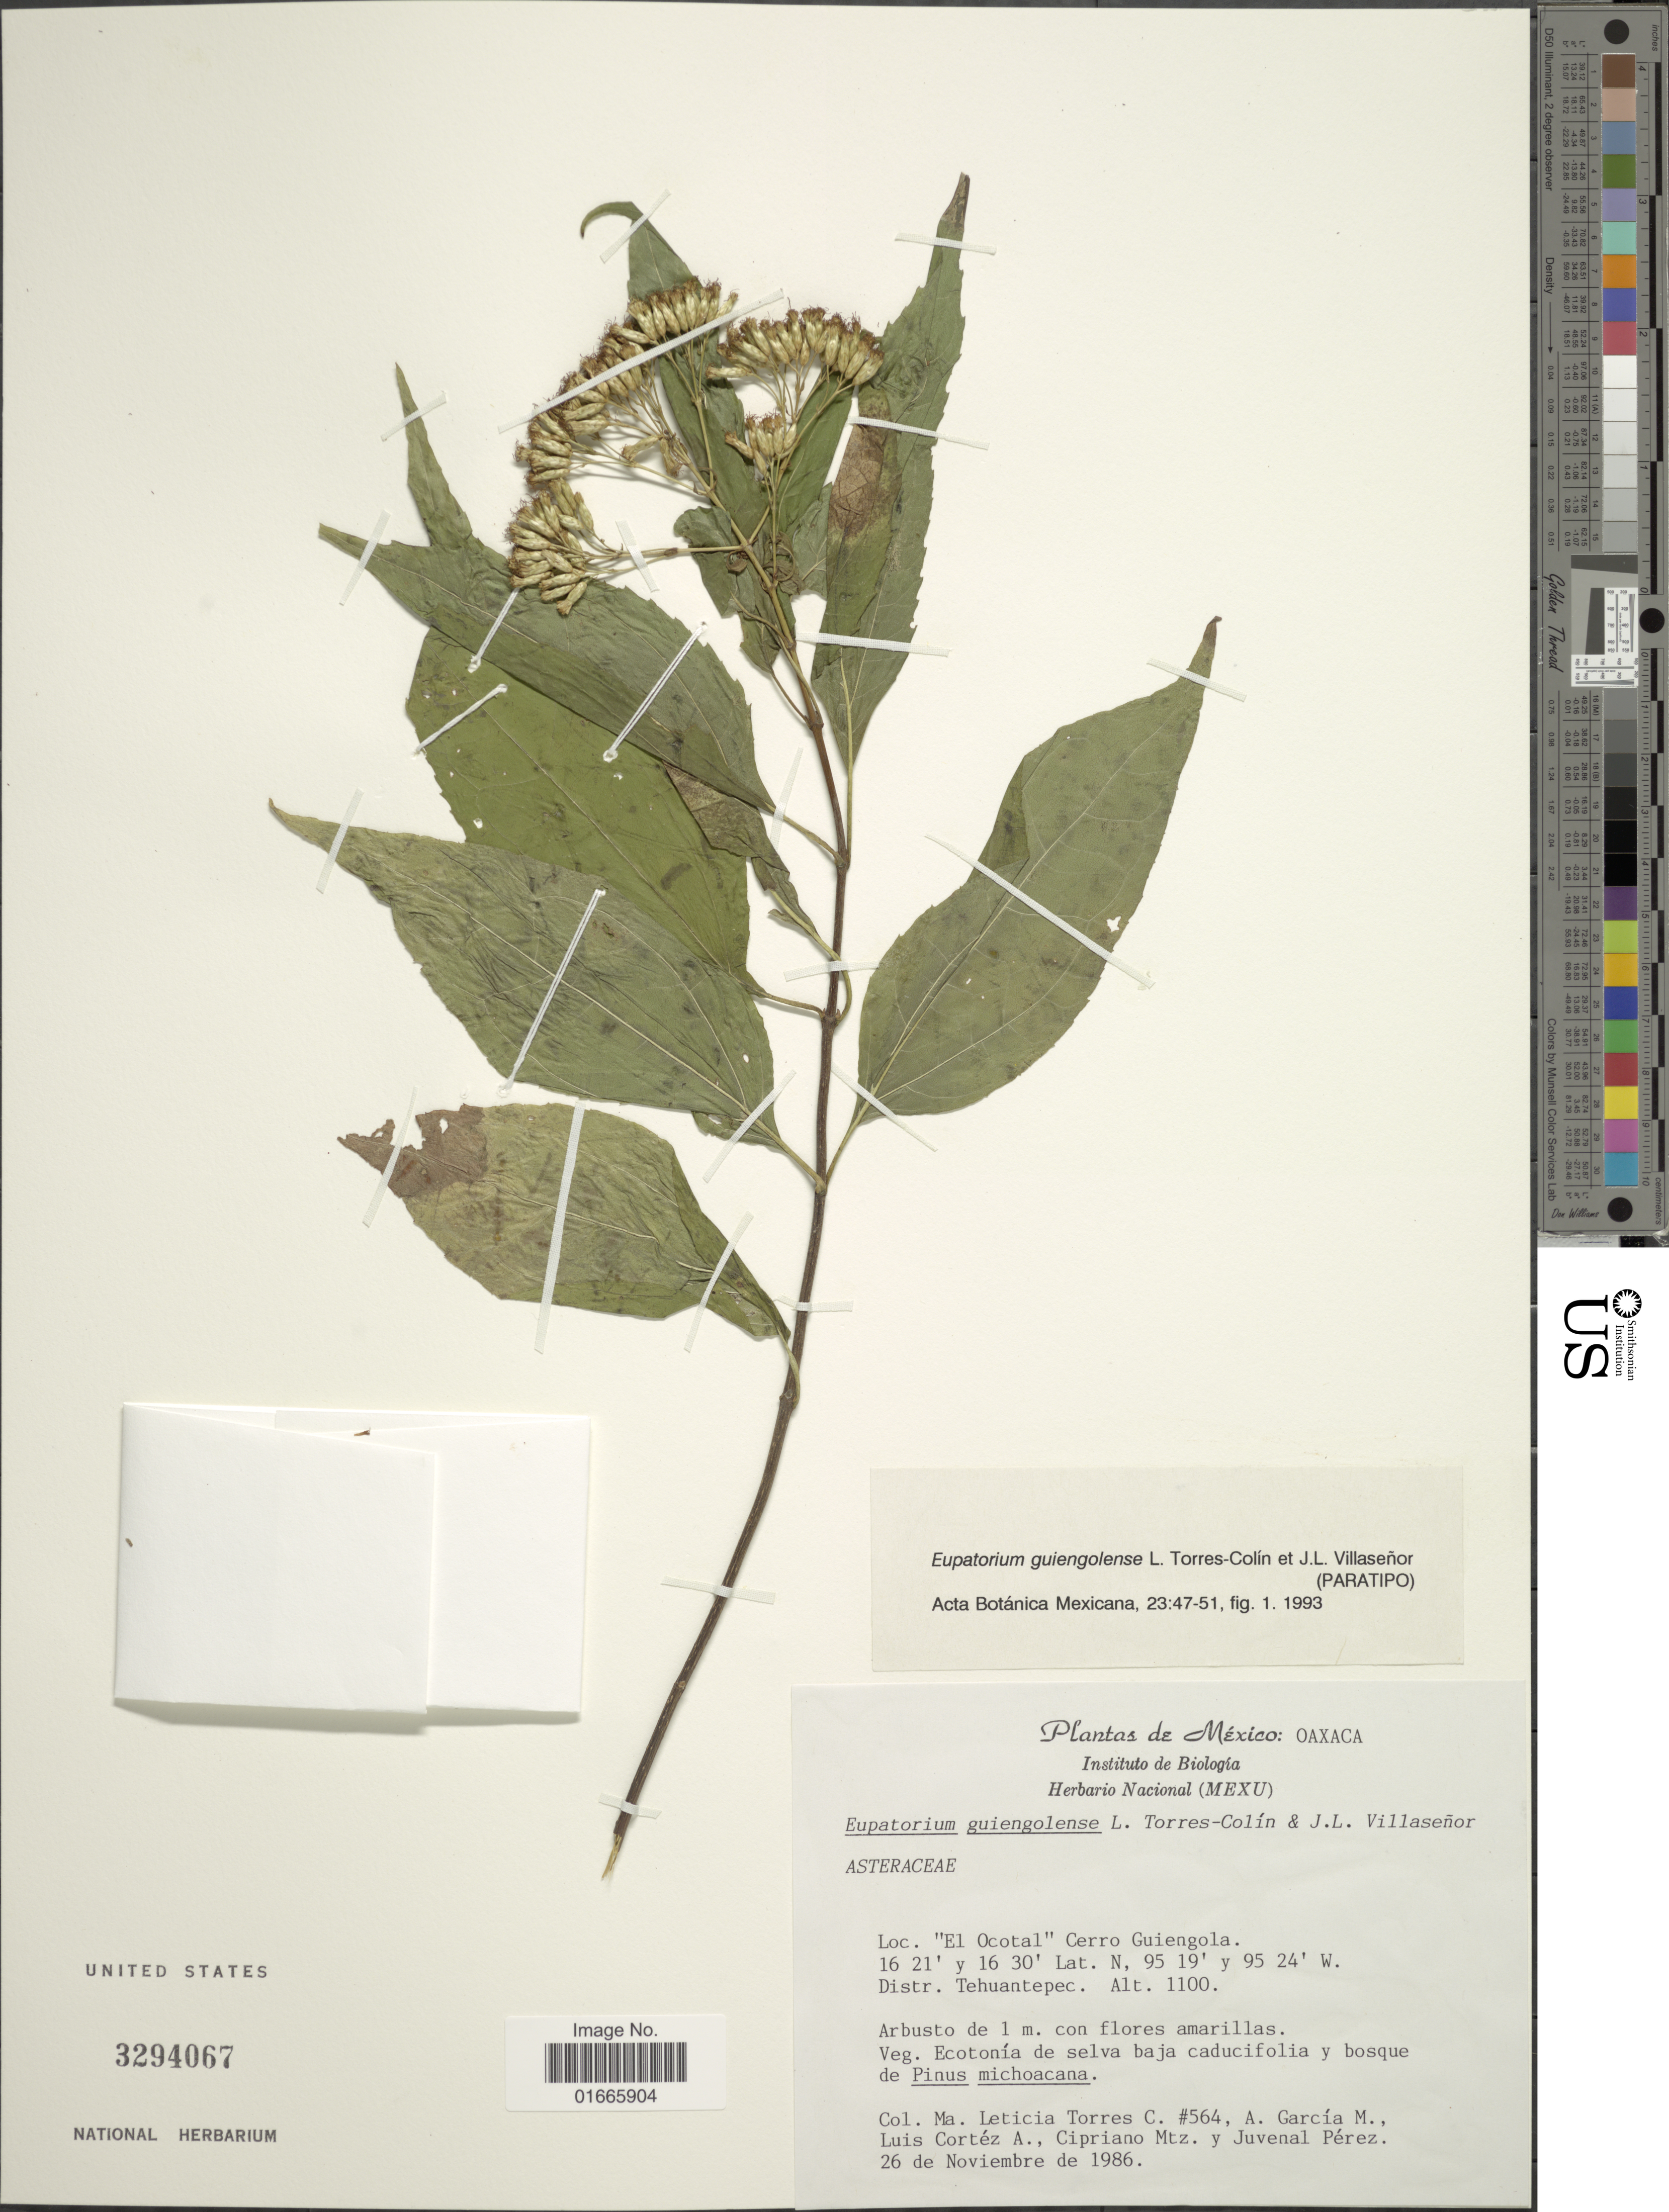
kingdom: Plantae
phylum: Tracheophyta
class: Magnoliopsida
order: Asterales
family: Asteraceae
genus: Chromolaena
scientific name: Chromolaena guiengolense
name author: (L. Torres & Villaseñor) B.L. Turner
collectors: M. L. Torres Colin, A. García M., L. Cortez A. & C. Martínez R.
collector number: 564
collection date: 1986-11-26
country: Mexico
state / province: Oaxaca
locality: El Ocotal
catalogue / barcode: US 3294067